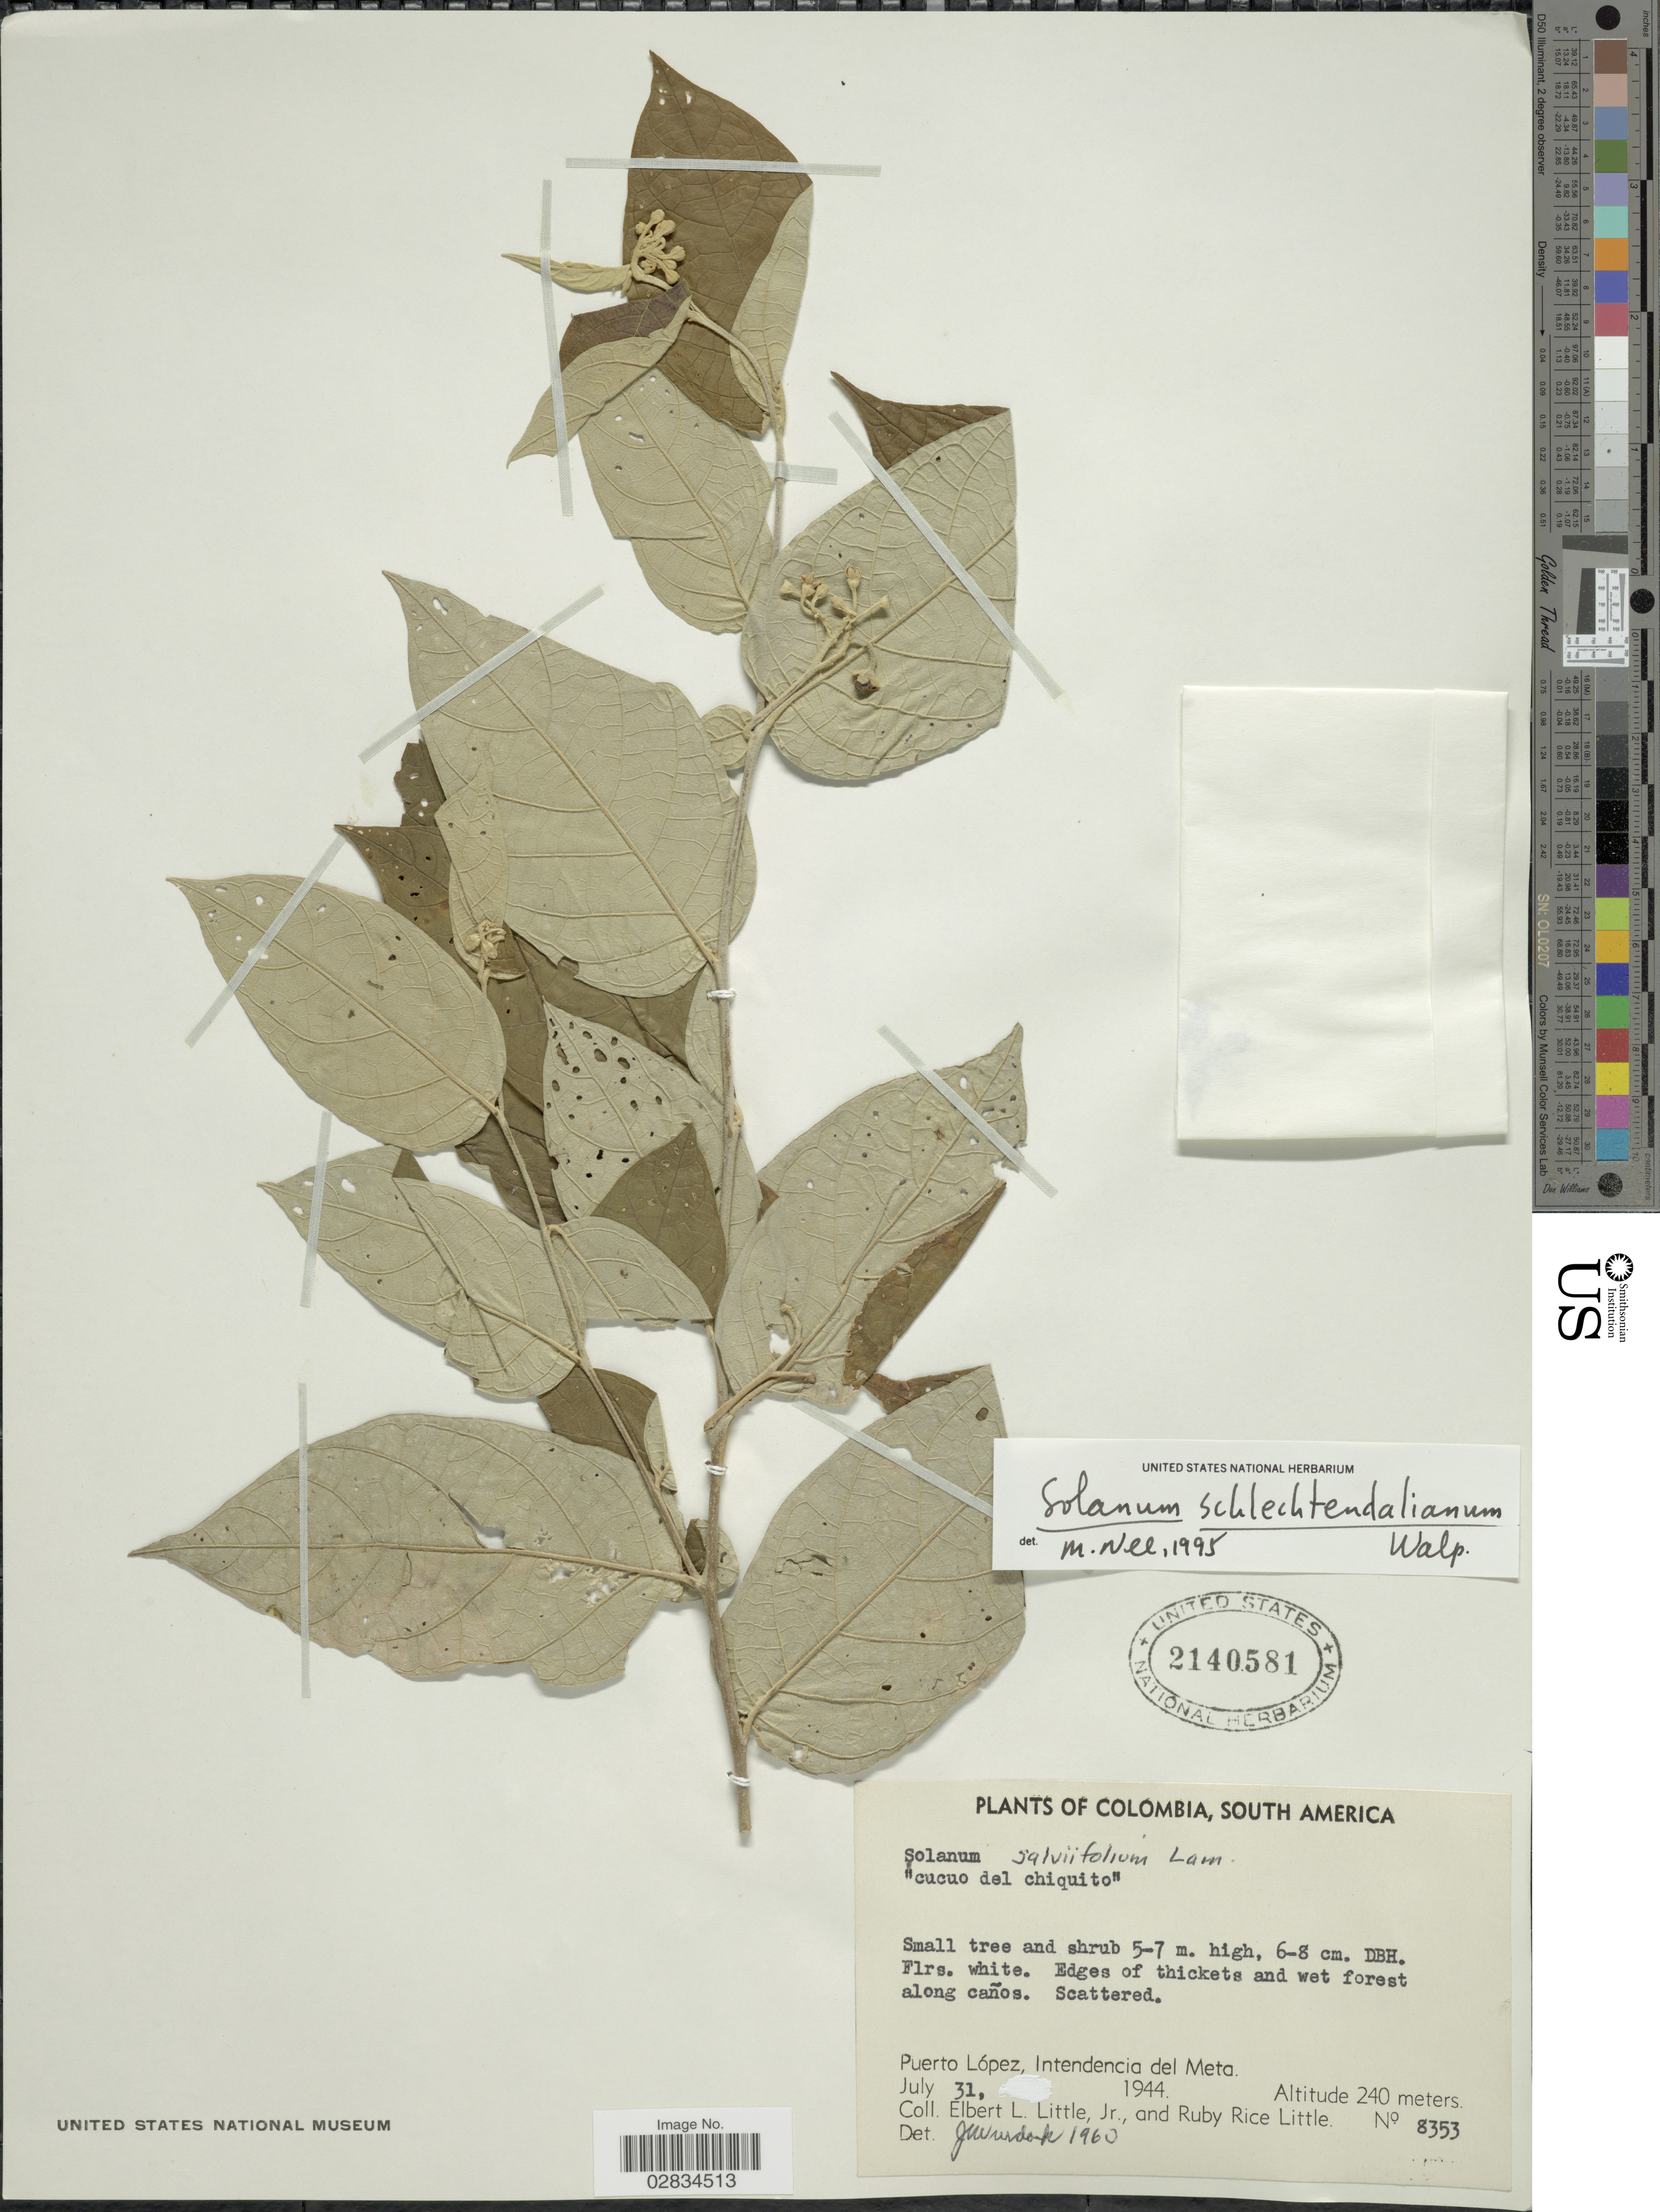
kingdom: Plantae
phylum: Tracheophyta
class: Magnoliopsida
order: Solanales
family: Solanaceae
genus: Solanum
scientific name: Solanum schlechtendalianum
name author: Walp.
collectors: E. L. Little & R. R. Little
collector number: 8353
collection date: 1944-07-31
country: Colombia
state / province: Meta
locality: Puerto López, Intendencia del Meta.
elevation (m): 240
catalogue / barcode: US 2140581